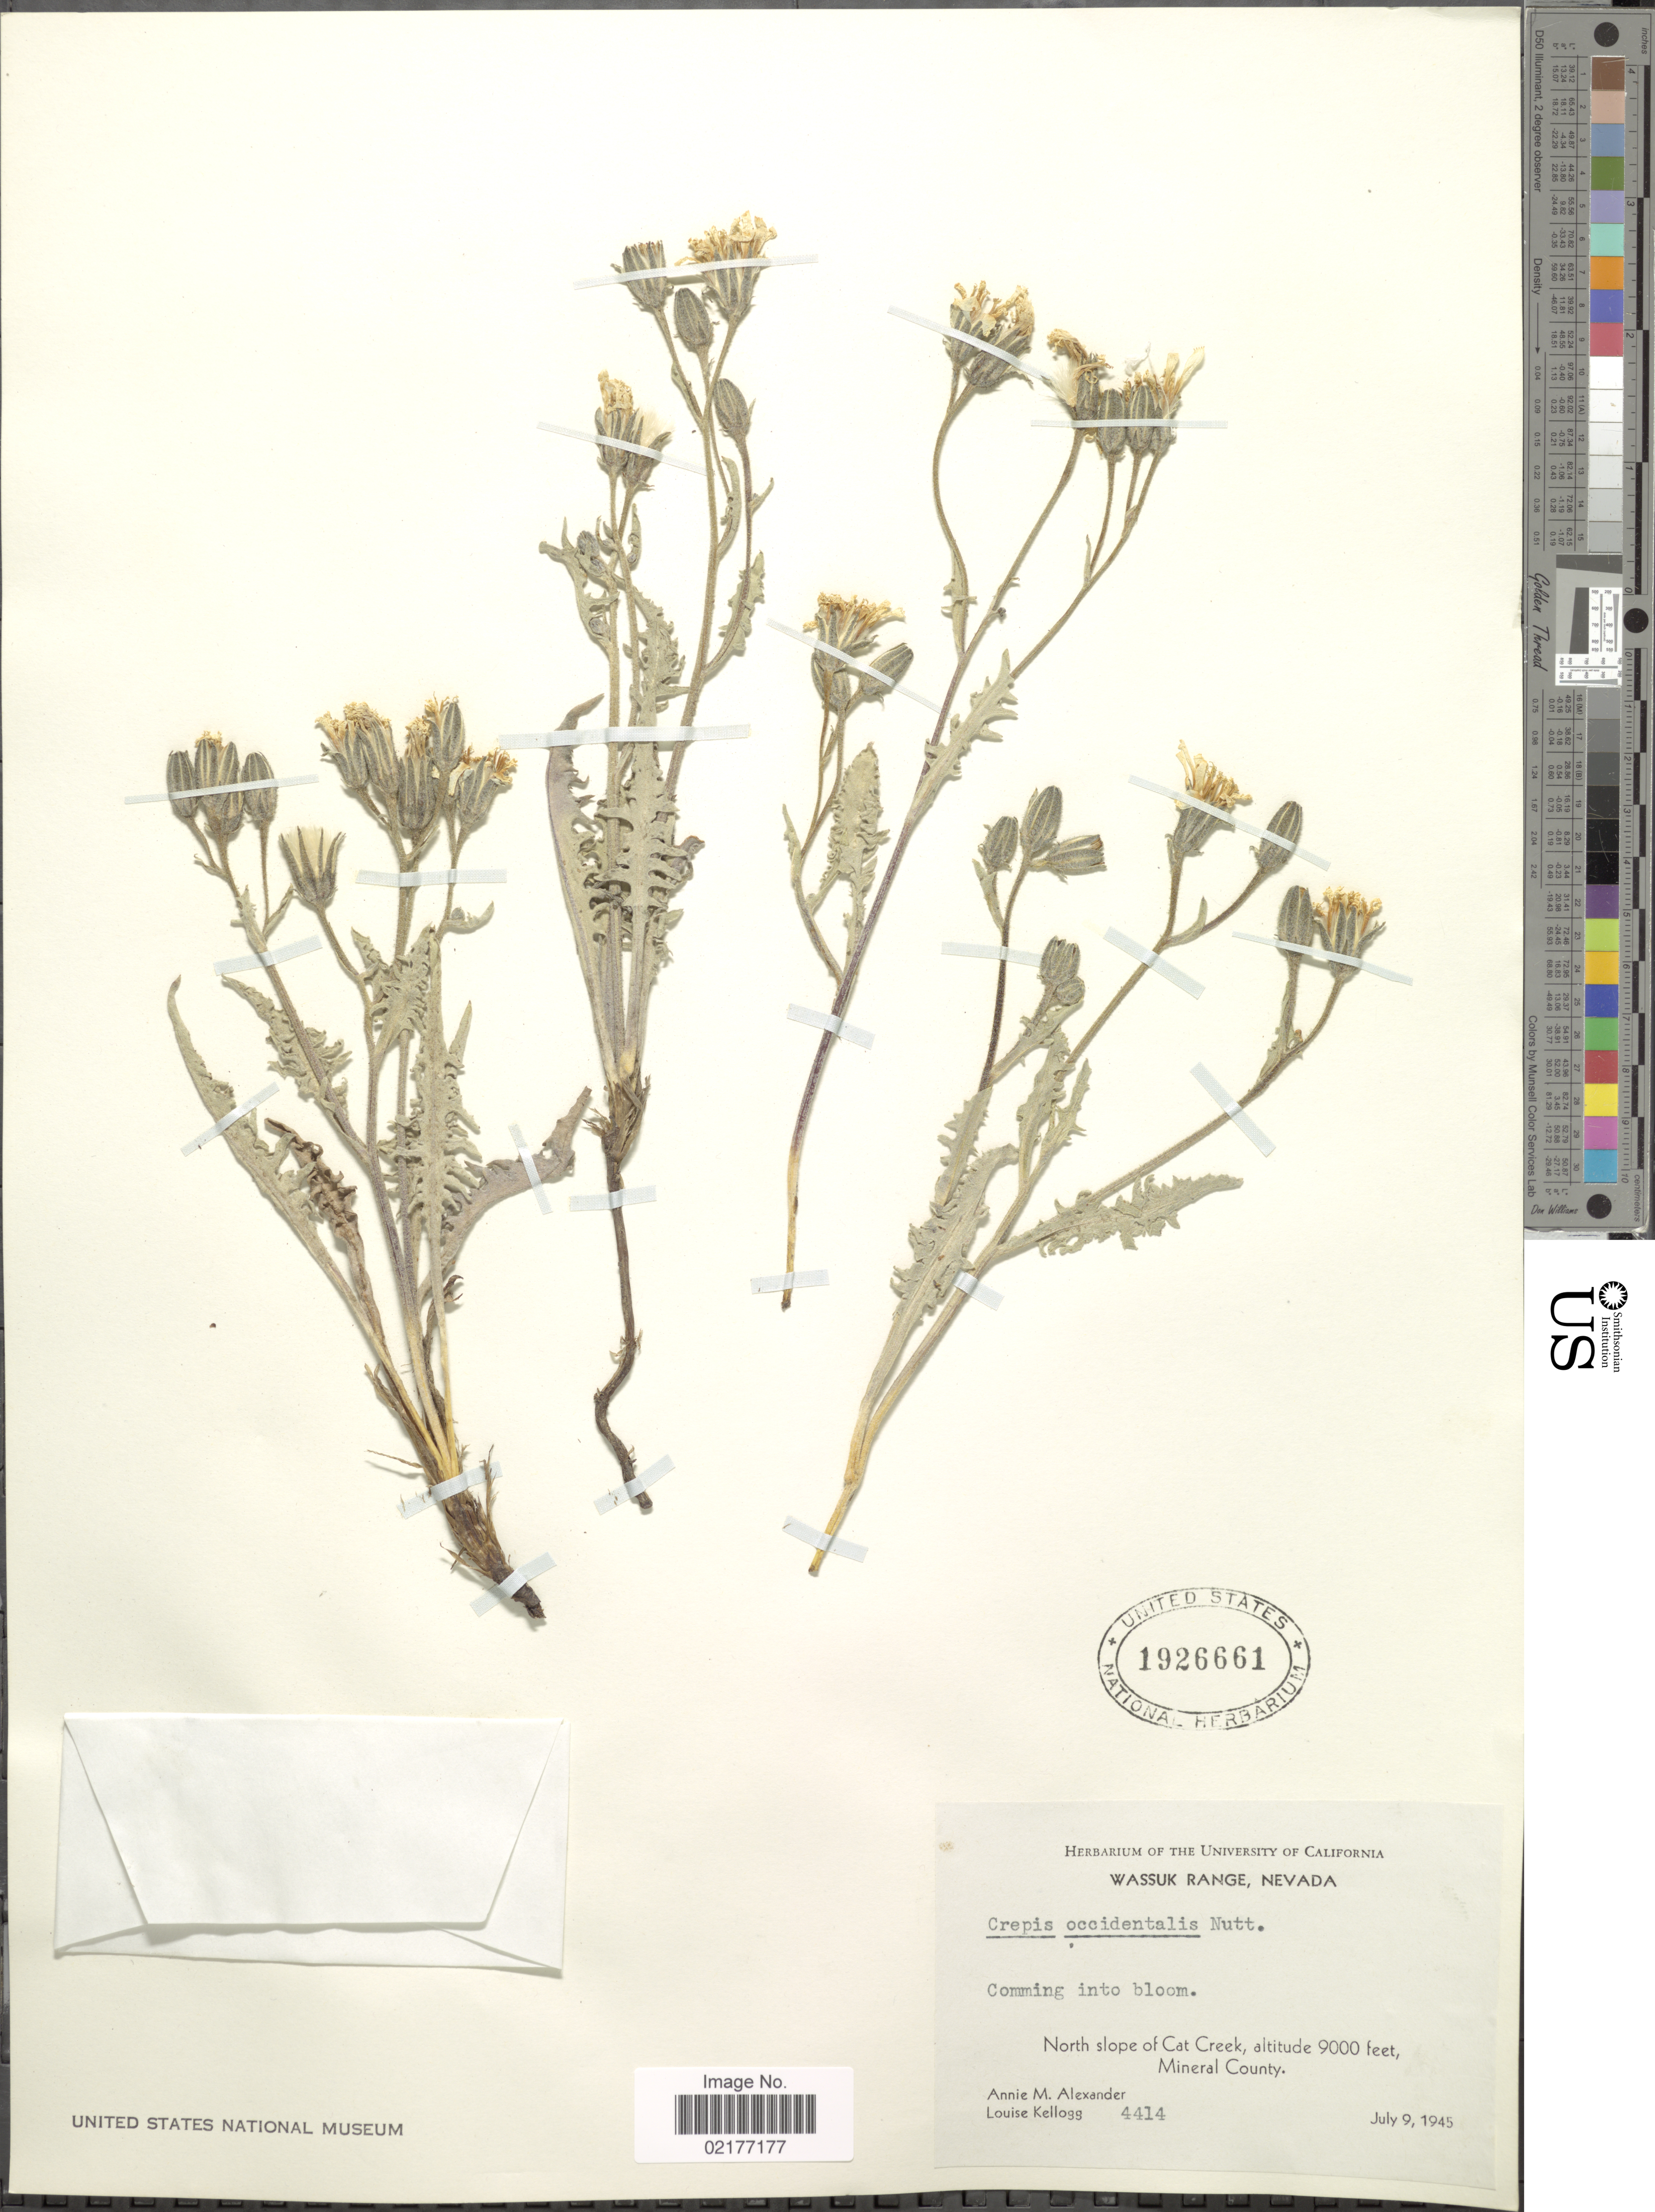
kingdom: Plantae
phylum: Tracheophyta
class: Magnoliopsida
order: Asterales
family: Asteraceae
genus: Crepis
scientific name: Crepis occidentalis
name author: Nutt.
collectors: A. M. Alexander & L. Kellogg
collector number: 4414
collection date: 1945-07-09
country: United States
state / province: Nevada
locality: Wassuk Range, Nevada, North slope of Cat Creek, Mineral County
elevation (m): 2743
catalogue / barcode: US 1926661